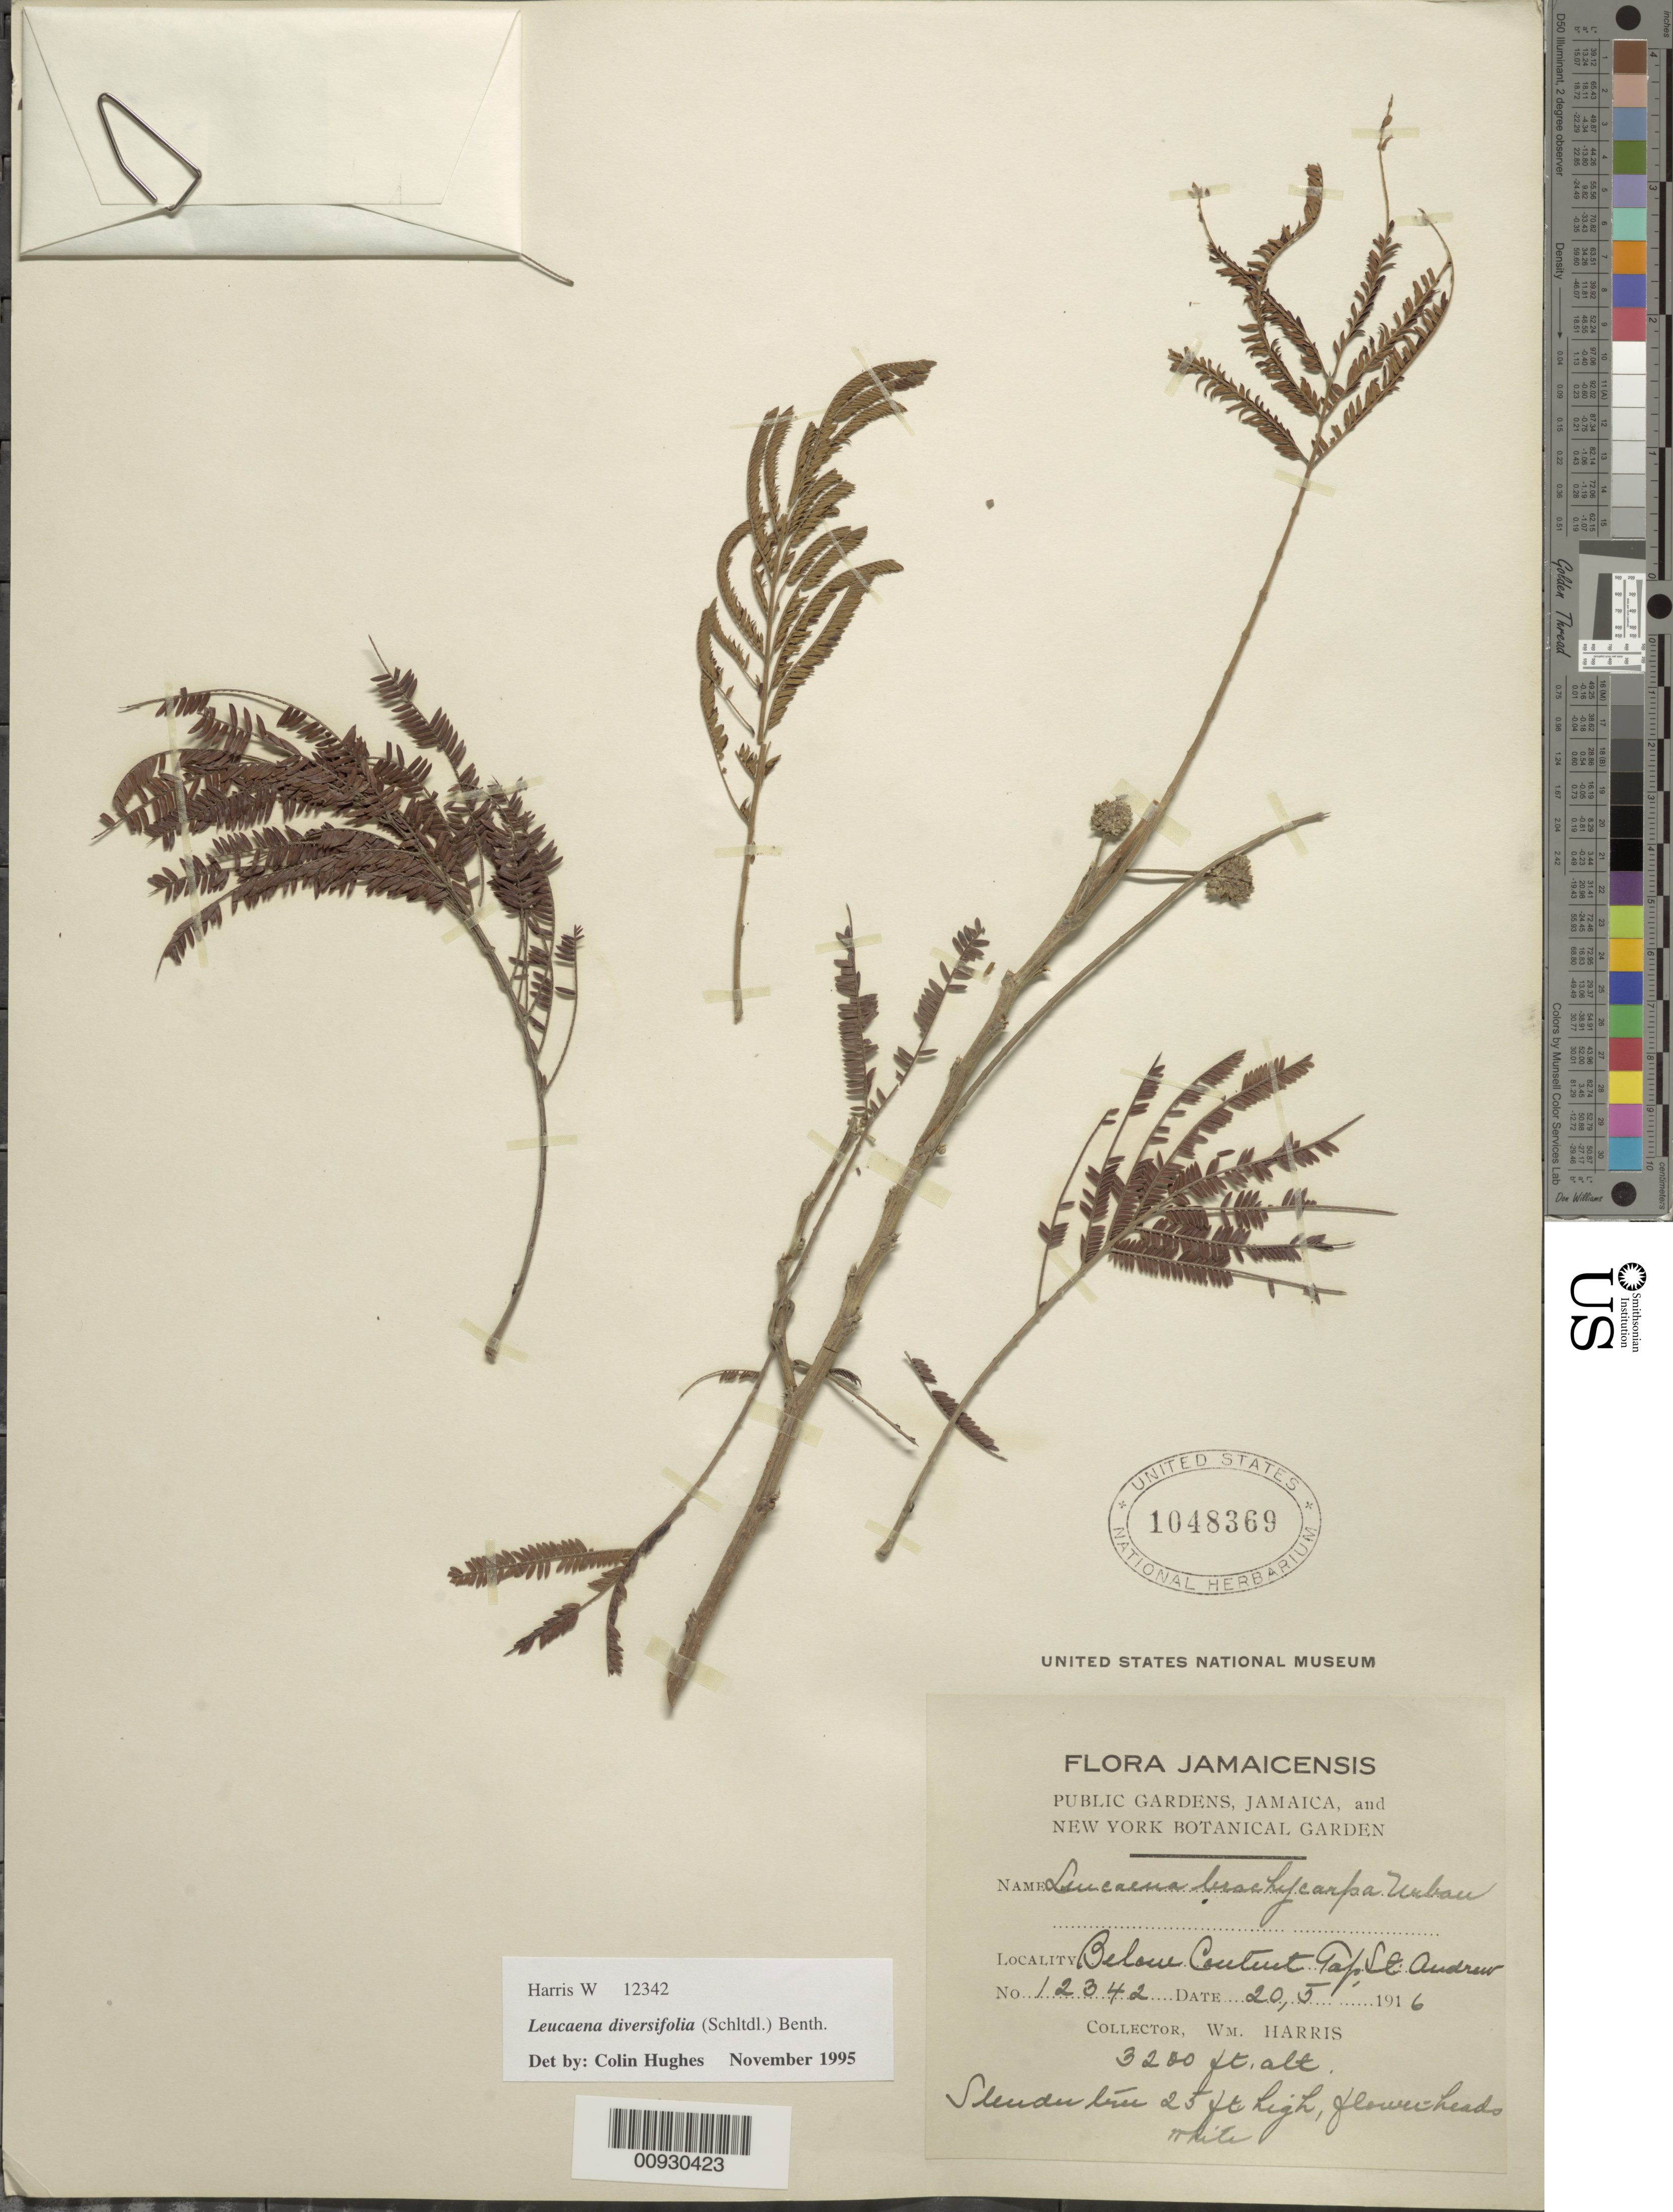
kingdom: Plantae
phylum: Tracheophyta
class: Magnoliopsida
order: Fabales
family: Fabaceae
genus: Leucaena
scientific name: Leucaena diversifolia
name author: (Schltdl.) Benth.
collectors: W. H. Harris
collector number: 12342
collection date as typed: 20 May 1916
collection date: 1916-05-20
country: Jamaica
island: Jamaica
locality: Below Caultuit Gap St. Andrew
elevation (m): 975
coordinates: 0 N, 0 E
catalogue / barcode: US 1048369